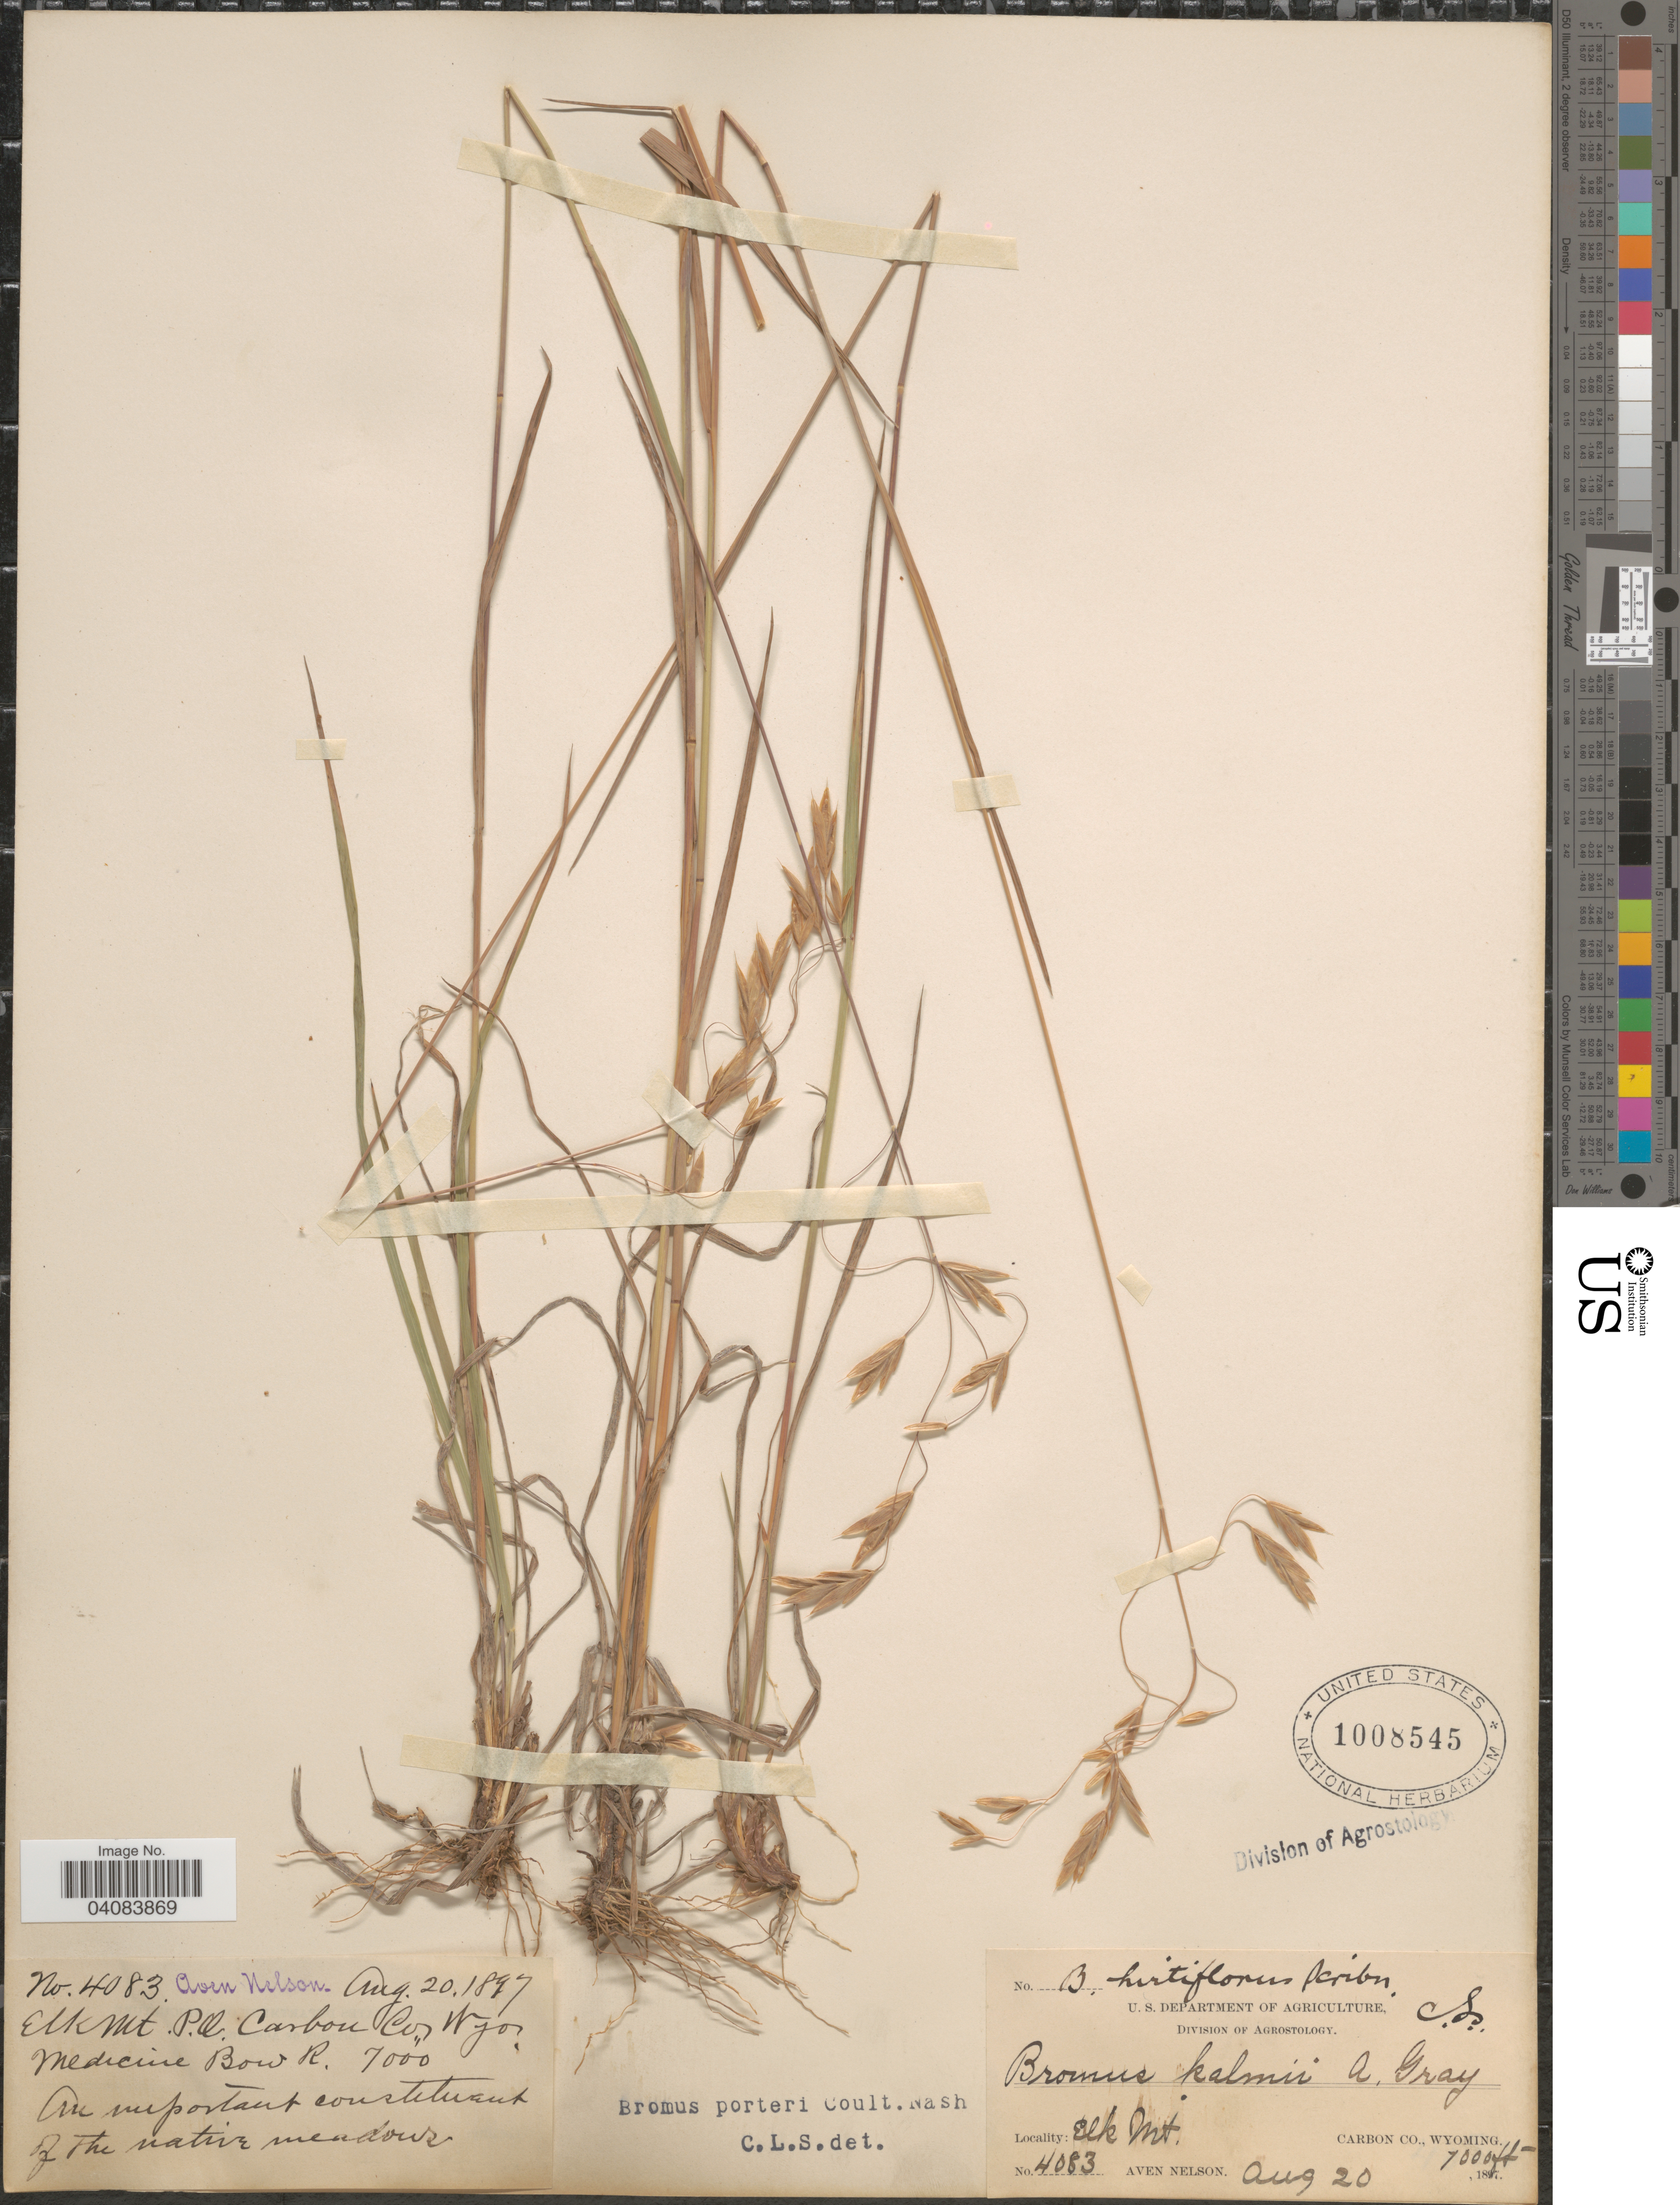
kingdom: Plantae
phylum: Tracheophyta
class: Liliopsida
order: Poales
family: Poaceae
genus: Bromus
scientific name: Bromus porteri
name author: (J.M. Coult.) Nash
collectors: A. Nelson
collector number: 4083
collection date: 1897-08-20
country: United States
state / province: Wyoming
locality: Elk Mt. P. Q. Carbon Co. Medicine Bow R.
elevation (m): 2134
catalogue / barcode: US 1008545